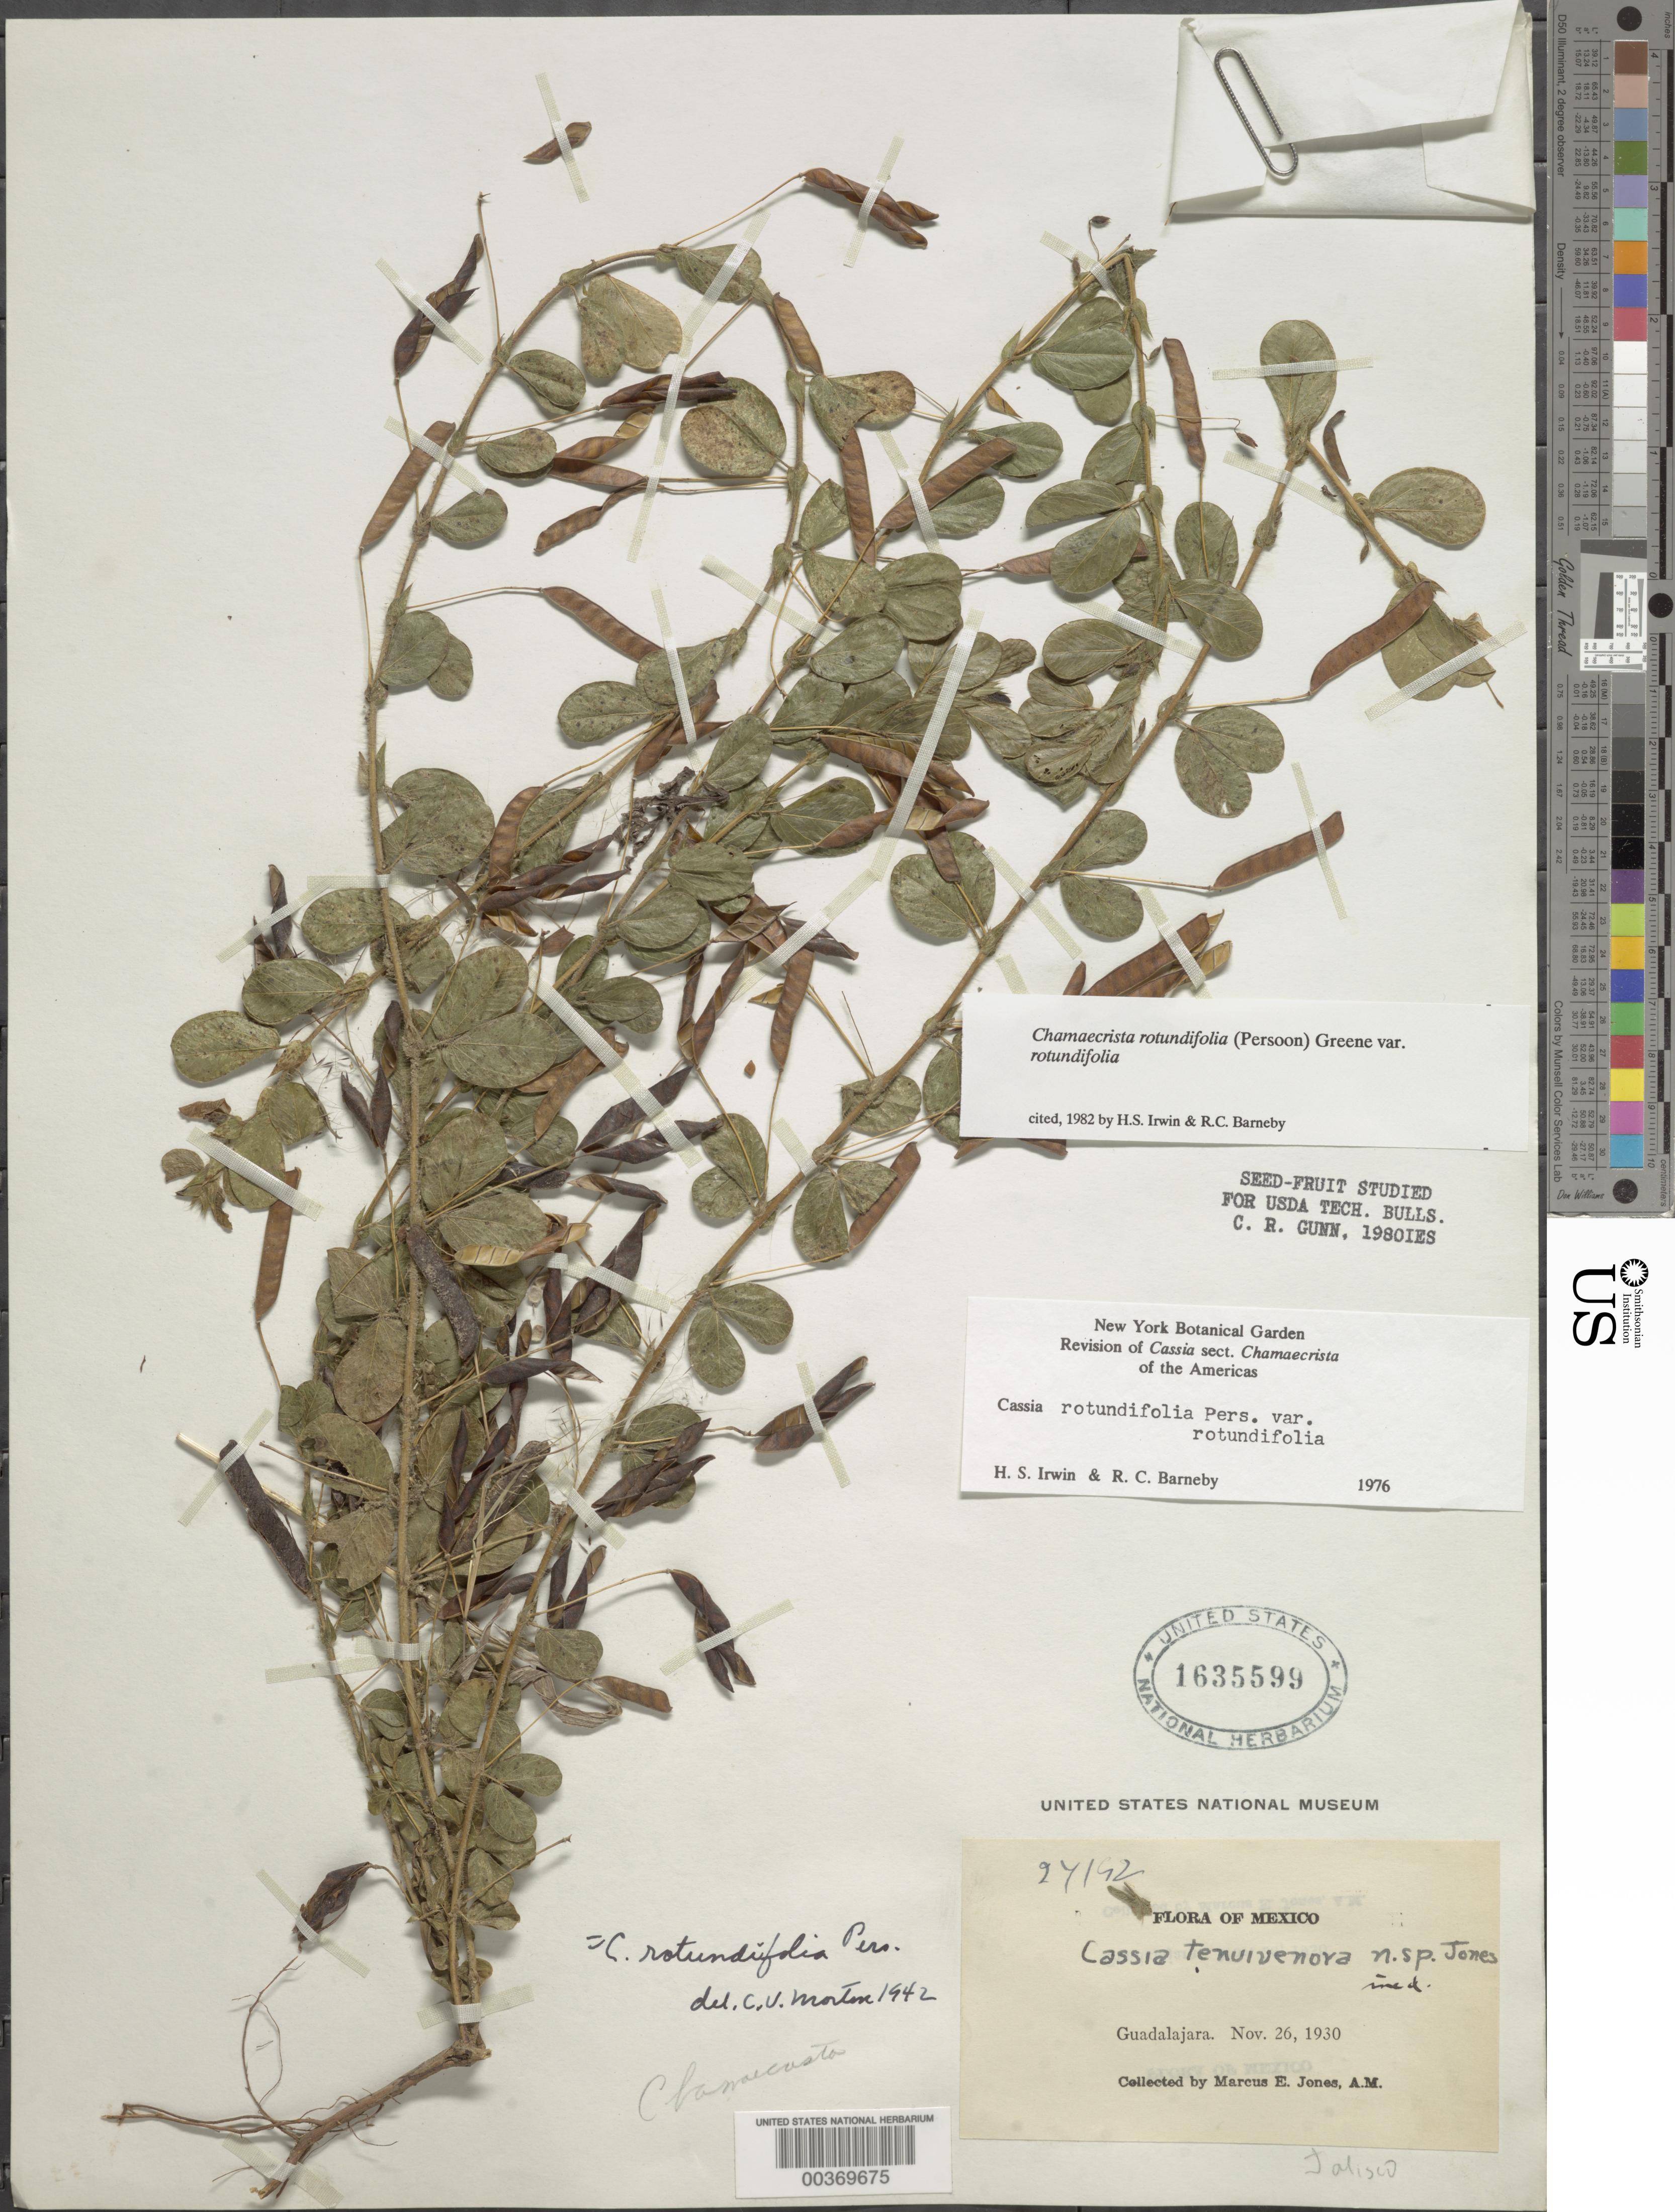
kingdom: Plantae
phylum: Tracheophyta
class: Magnoliopsida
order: Fabales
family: Fabaceae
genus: Chamaecrista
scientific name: Chamaecrista rotundifolia var. rotundifolia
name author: (Pers.) Greene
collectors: M. E. Jones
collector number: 27192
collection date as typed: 26 Nov 1930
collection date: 1930-11-26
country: Mexico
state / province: Jalisco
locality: Guadalajara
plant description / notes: Annotated by M.E. Jones as "Cassia tenuivenosa n. sp." but that name published only as nom. nud. in synonymy (Contr. W. Bot. 18: 41, 1933).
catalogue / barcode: US 1635599